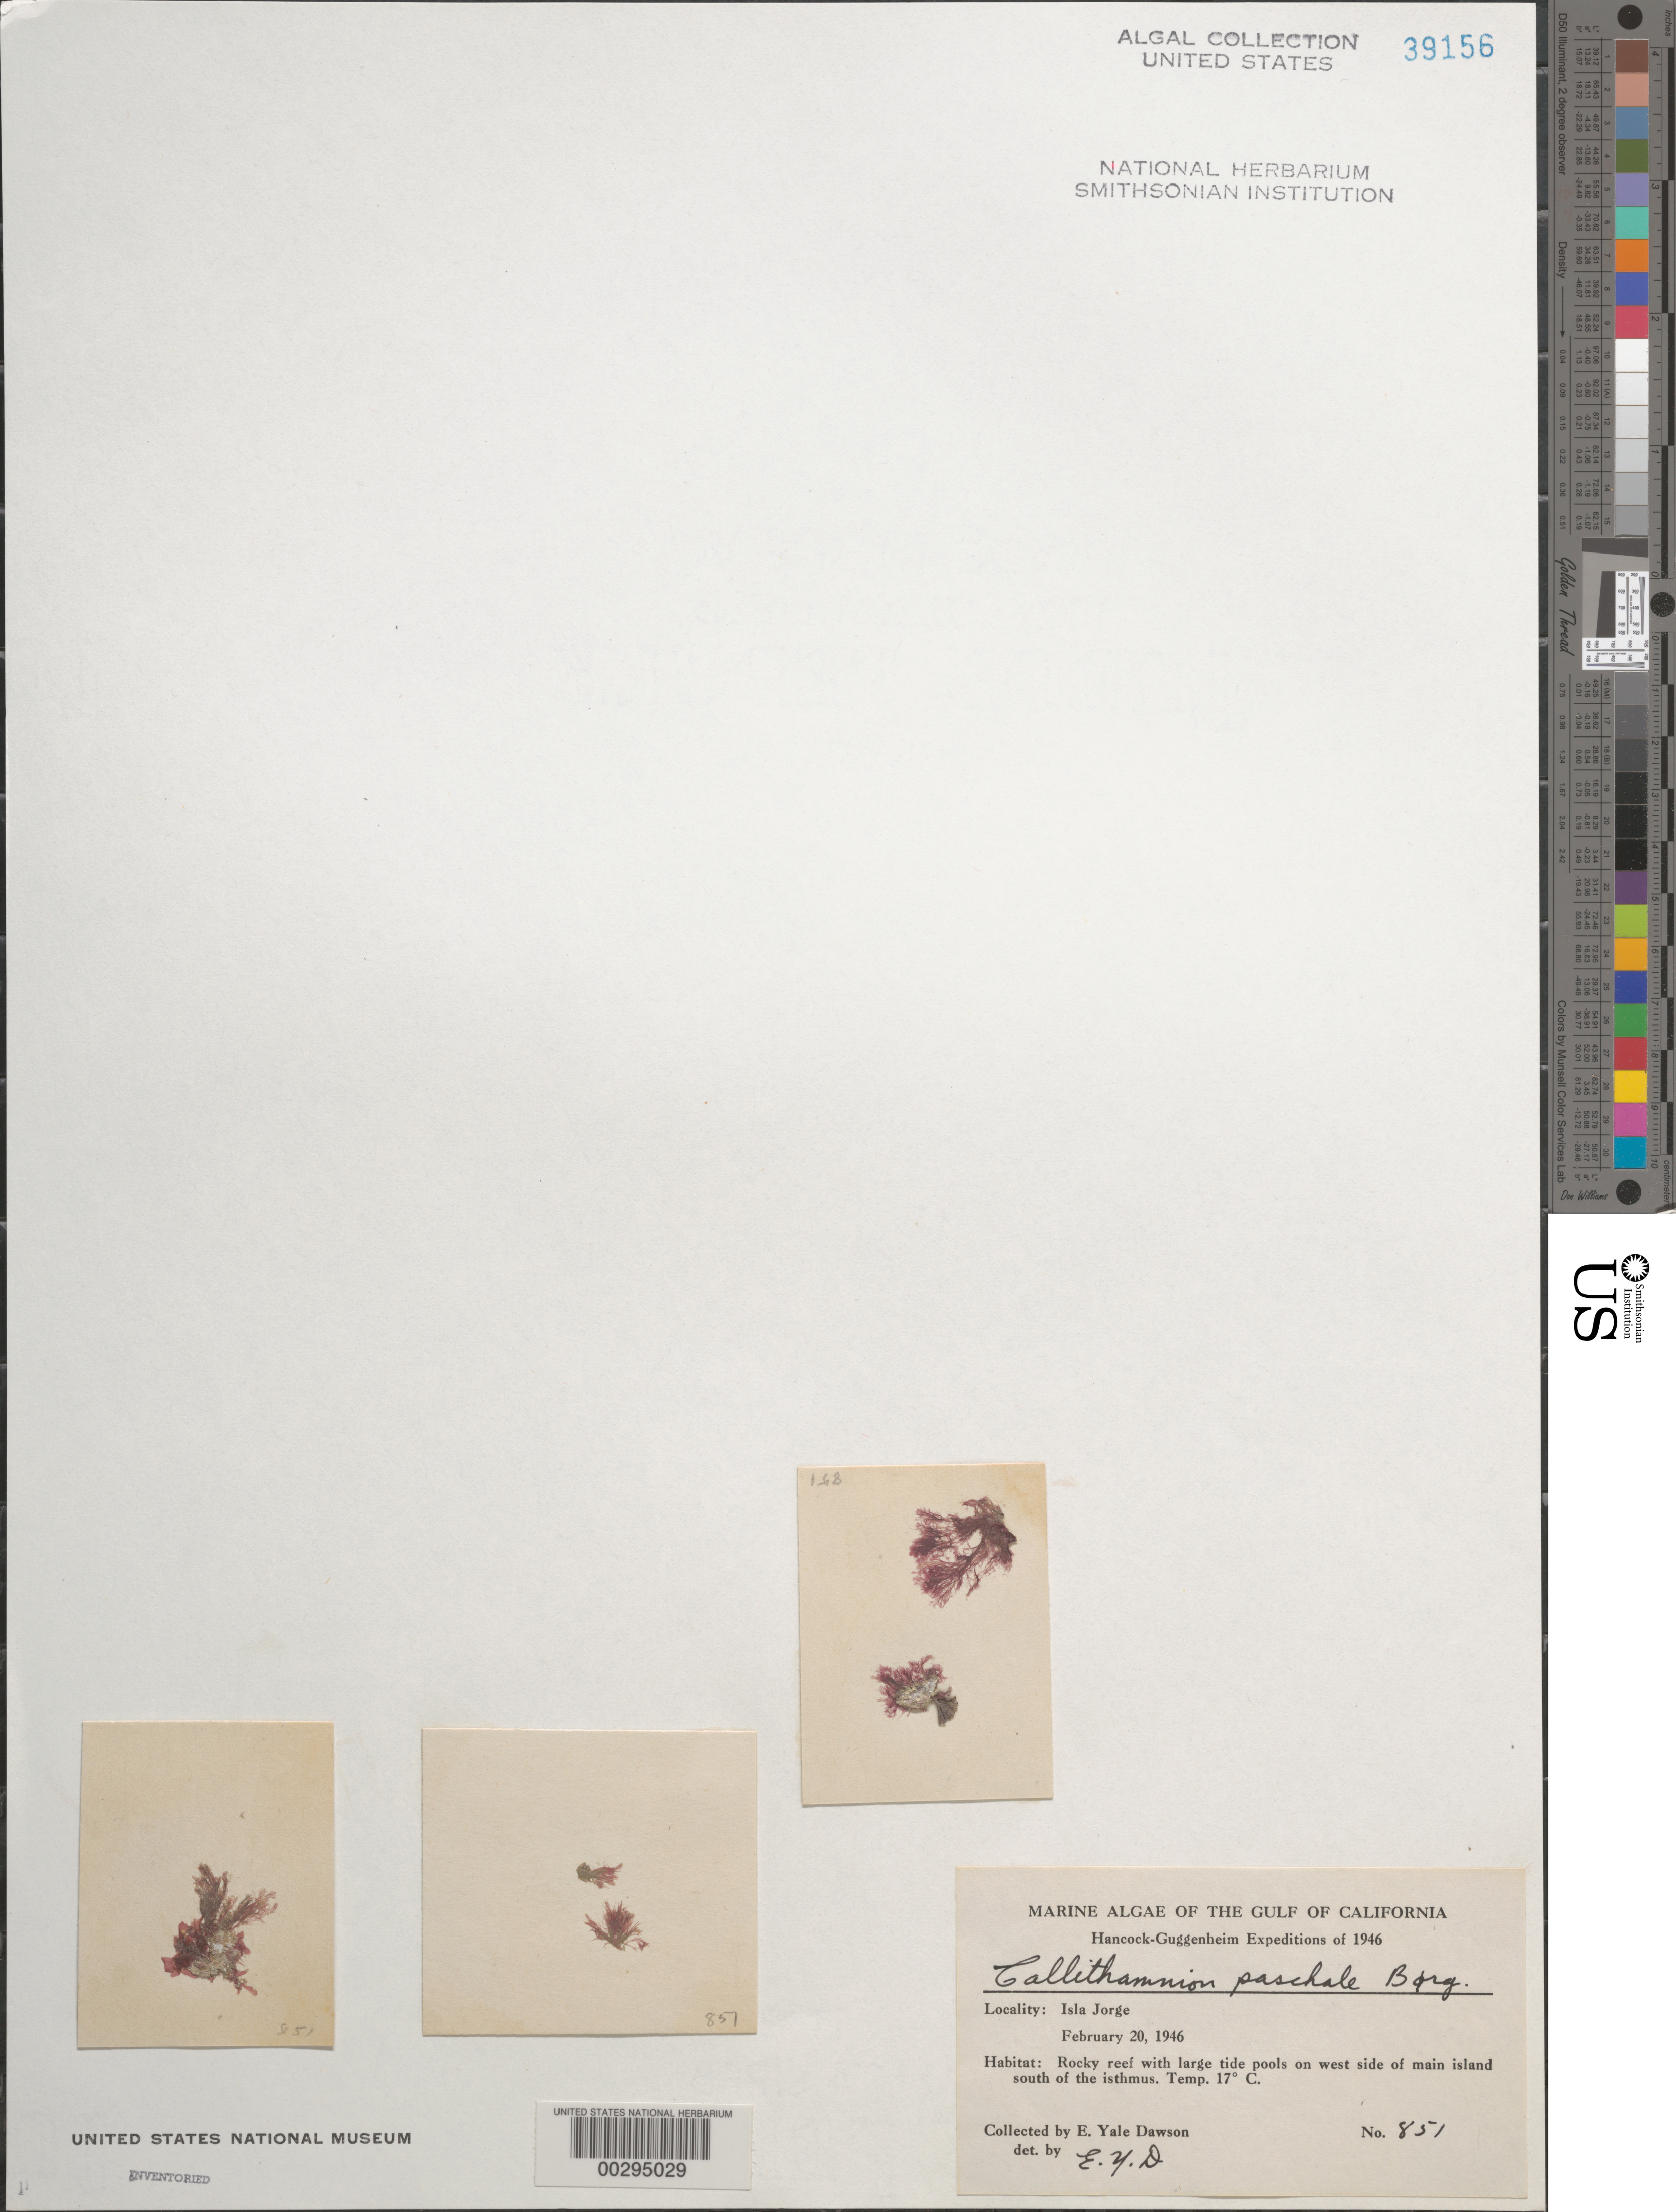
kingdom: Plantae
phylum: Rhodophyta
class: Florideophyceae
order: Ceramiales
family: Callithamniaceae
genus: Callithamnion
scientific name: Callithamnion paschale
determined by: Dawson, E. Y.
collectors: E. Y. Dawson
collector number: EYD 851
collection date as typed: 20 Feb 1946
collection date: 1946-02-20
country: Mexico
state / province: Sonora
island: Isla Jorge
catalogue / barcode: US 39156